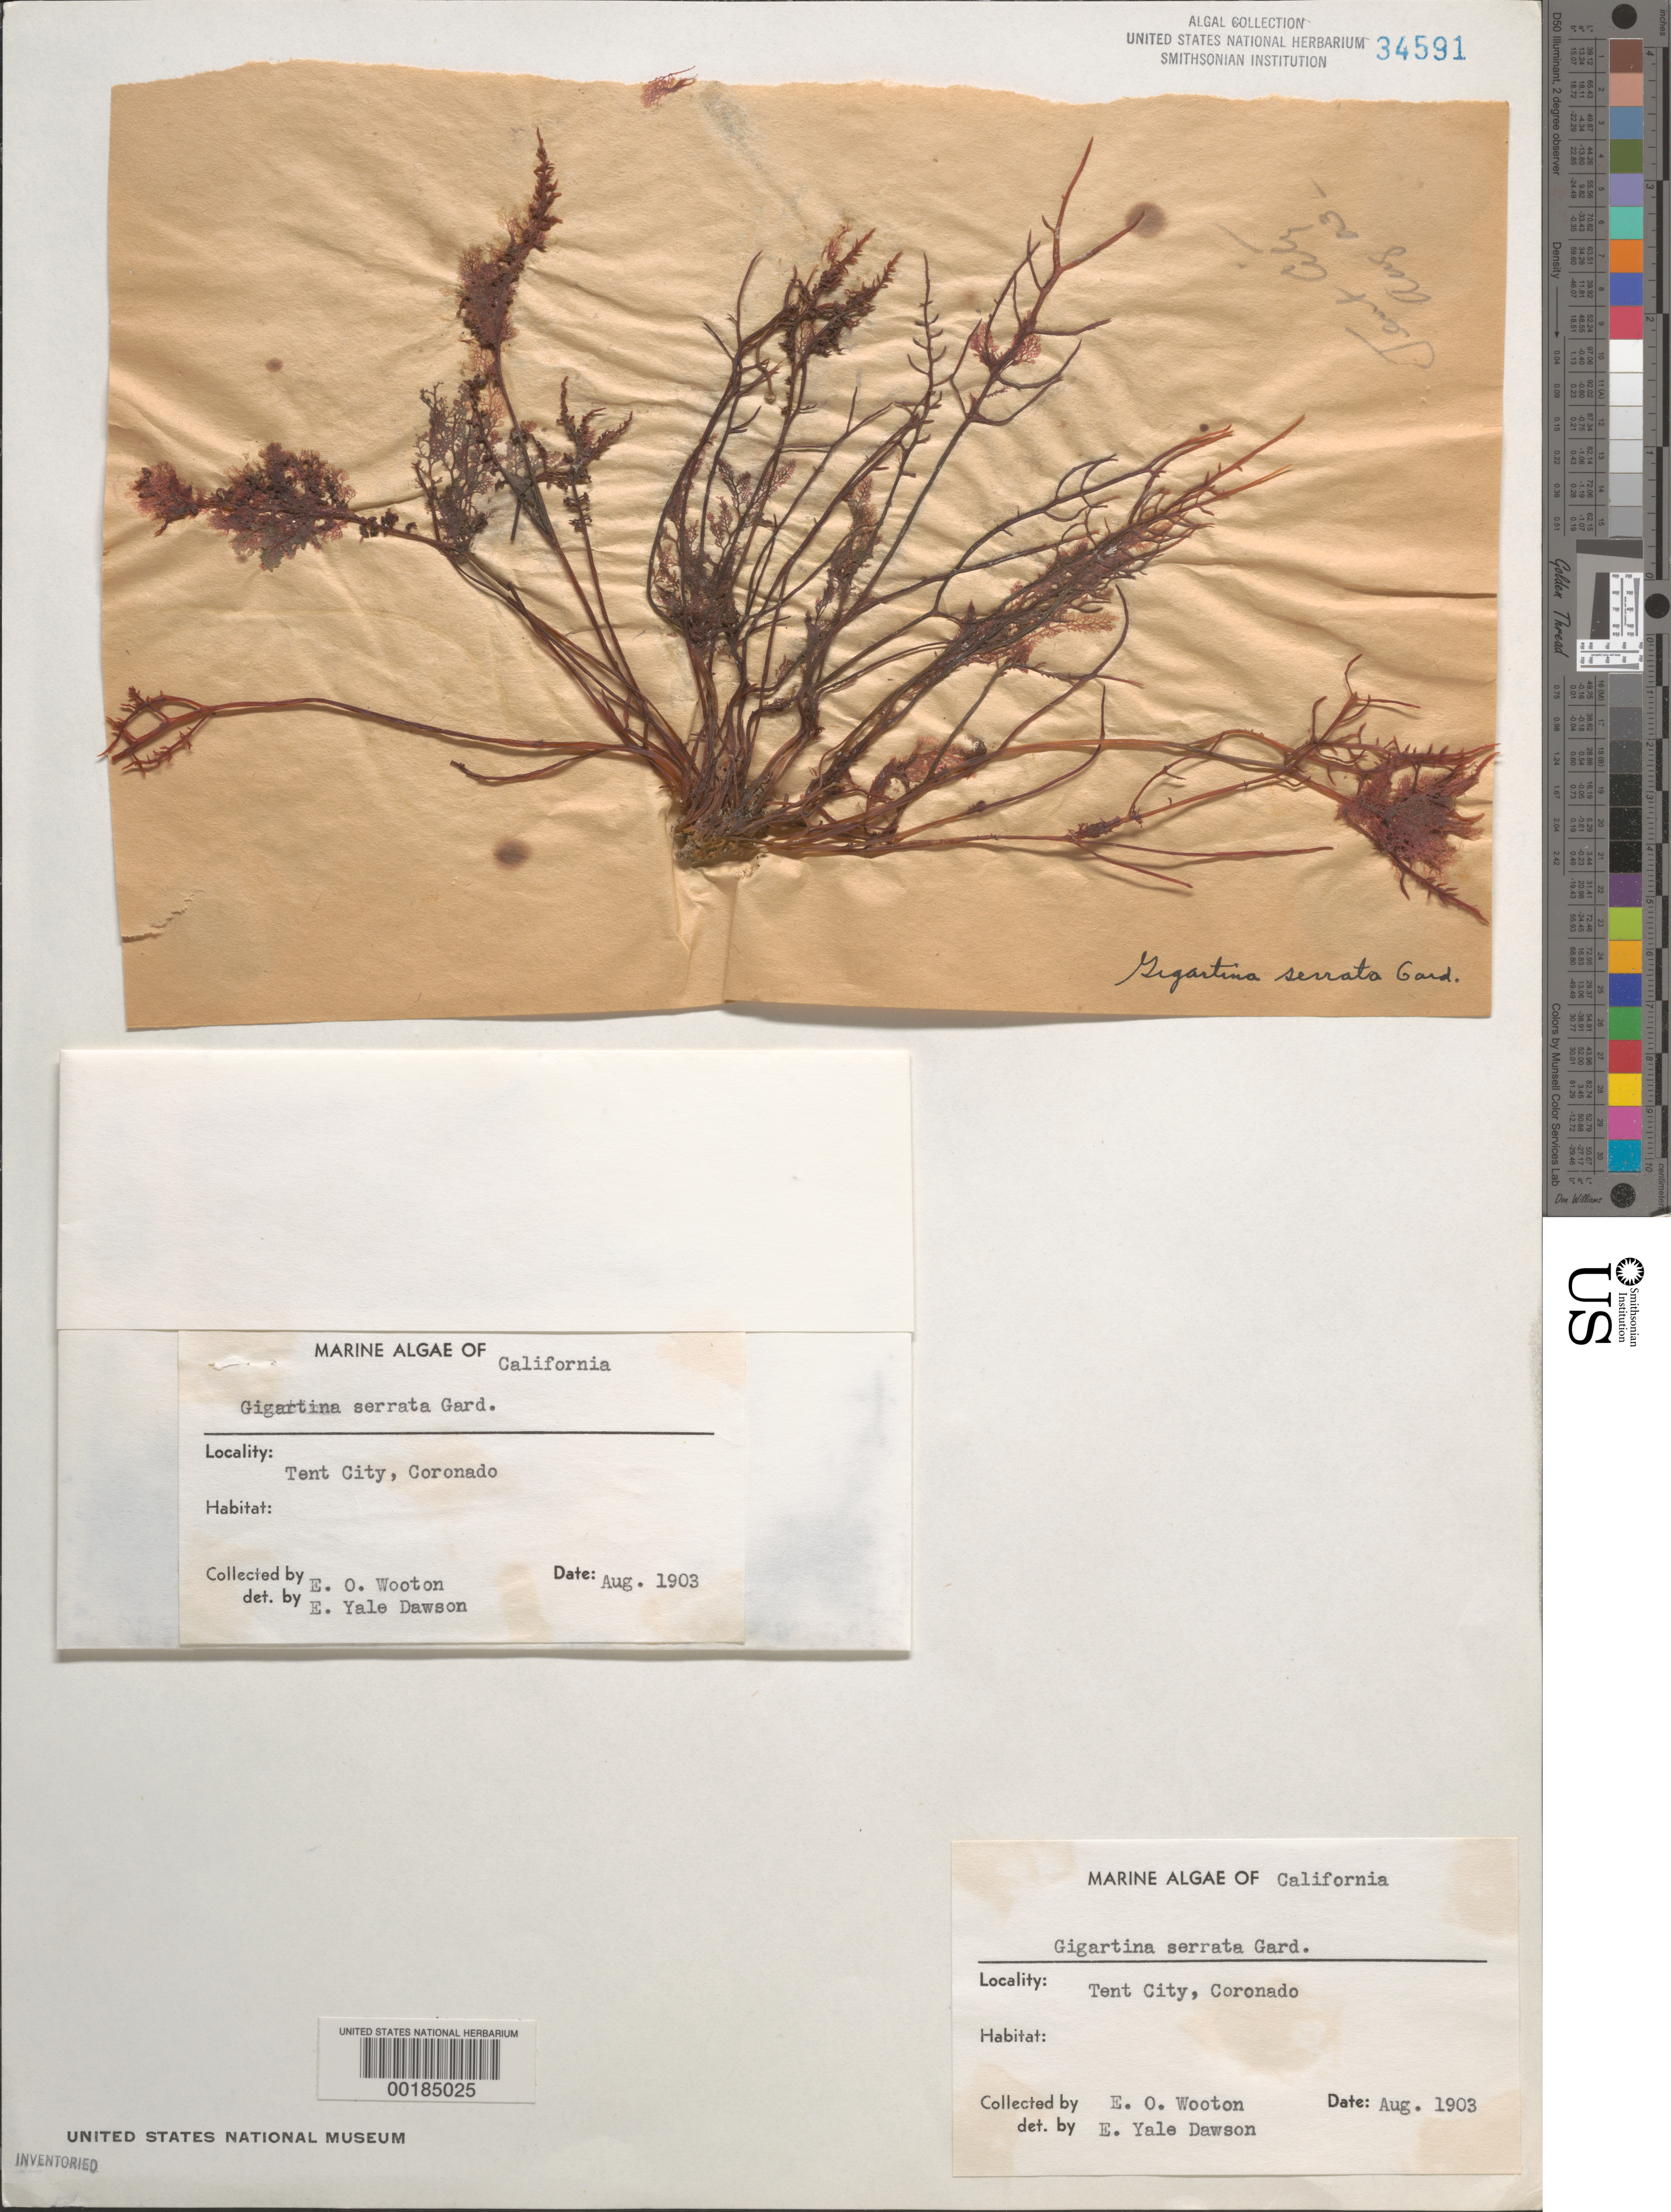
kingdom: Plantae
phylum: Rhodophyta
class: Florideophyceae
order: Gigartinales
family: Gigartinaceae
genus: Chondracanthus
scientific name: Chondracanthus serratus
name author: (N.L. Gardner) J.R. Hughey & Hommersand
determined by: Algae name updating Project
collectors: E. O. Wooton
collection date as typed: Aug 1903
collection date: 1903-08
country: United States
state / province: California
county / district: San Diego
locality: Coronado, Tent City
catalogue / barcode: US 34591